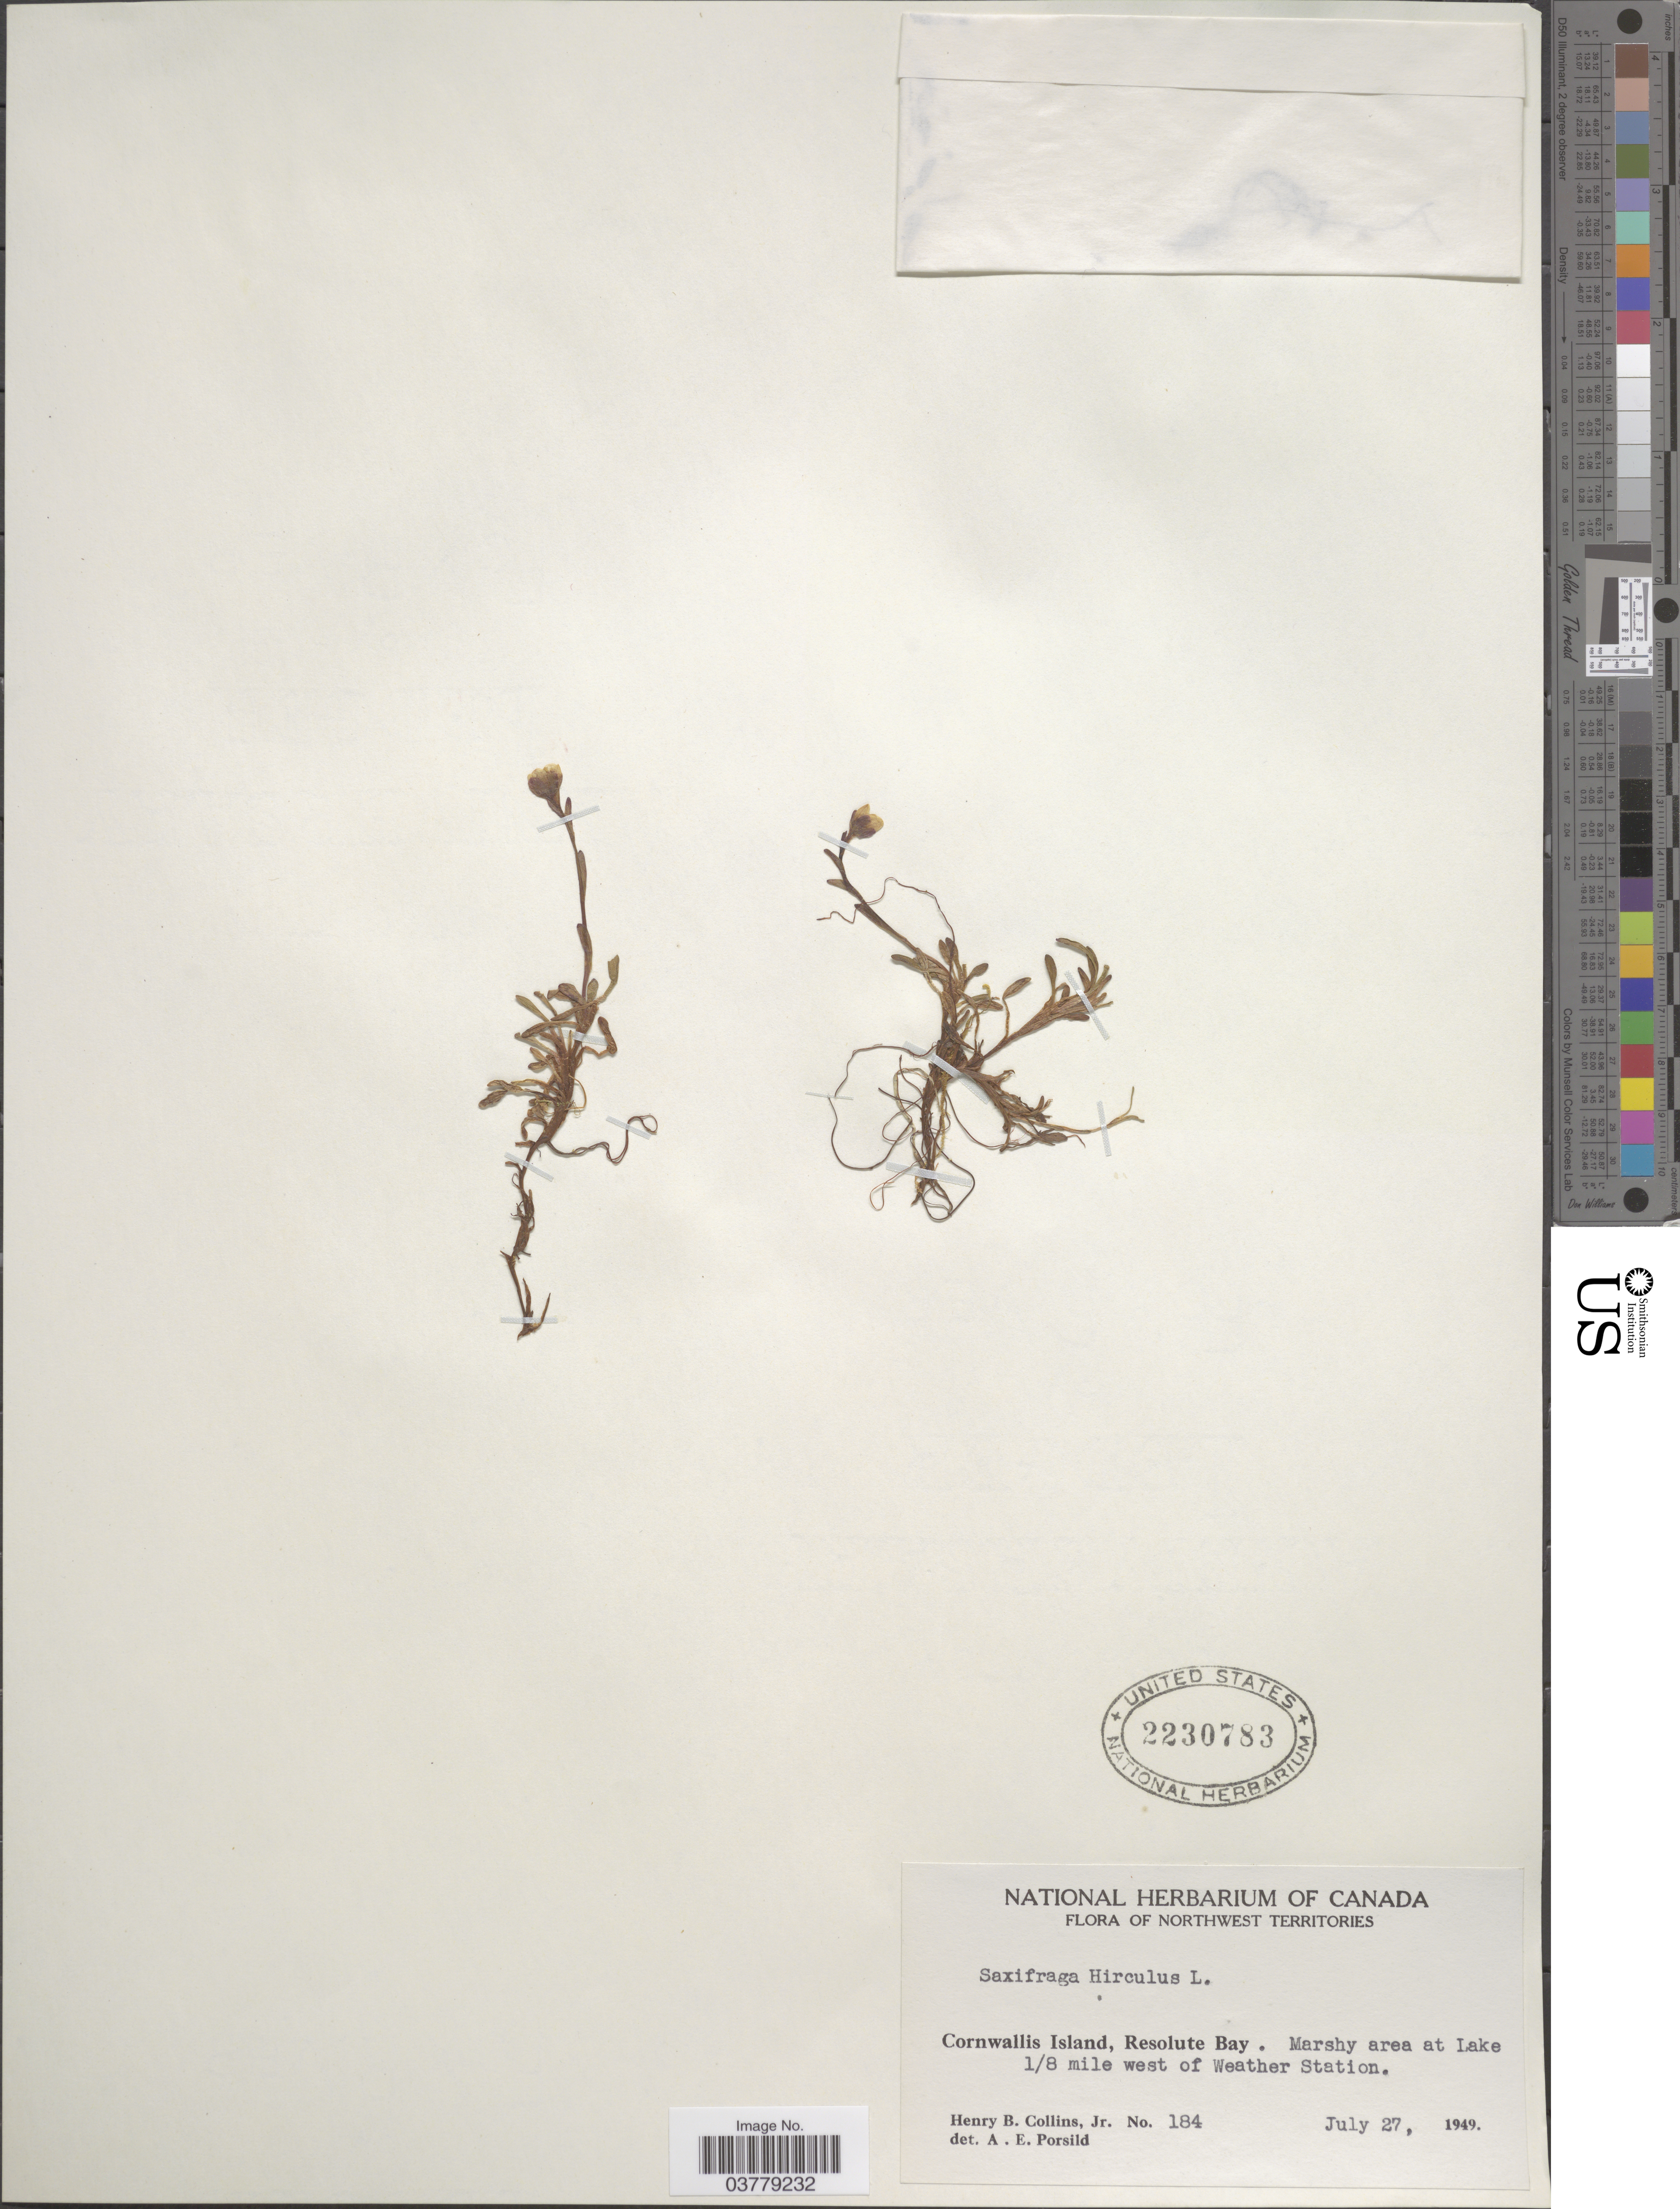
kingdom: Plantae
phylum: Tracheophyta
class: Magnoliopsida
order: Saxifragales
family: Saxifragaceae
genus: Saxifraga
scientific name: Saxifraga hirculus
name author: L.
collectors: H. Collins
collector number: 184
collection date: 1949-07-27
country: Canada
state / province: Northwest Territories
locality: Cornwallis Island, Resolute Bay. Marshy area at Lake 1/8 mile west of Weather Station.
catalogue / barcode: US 2230783